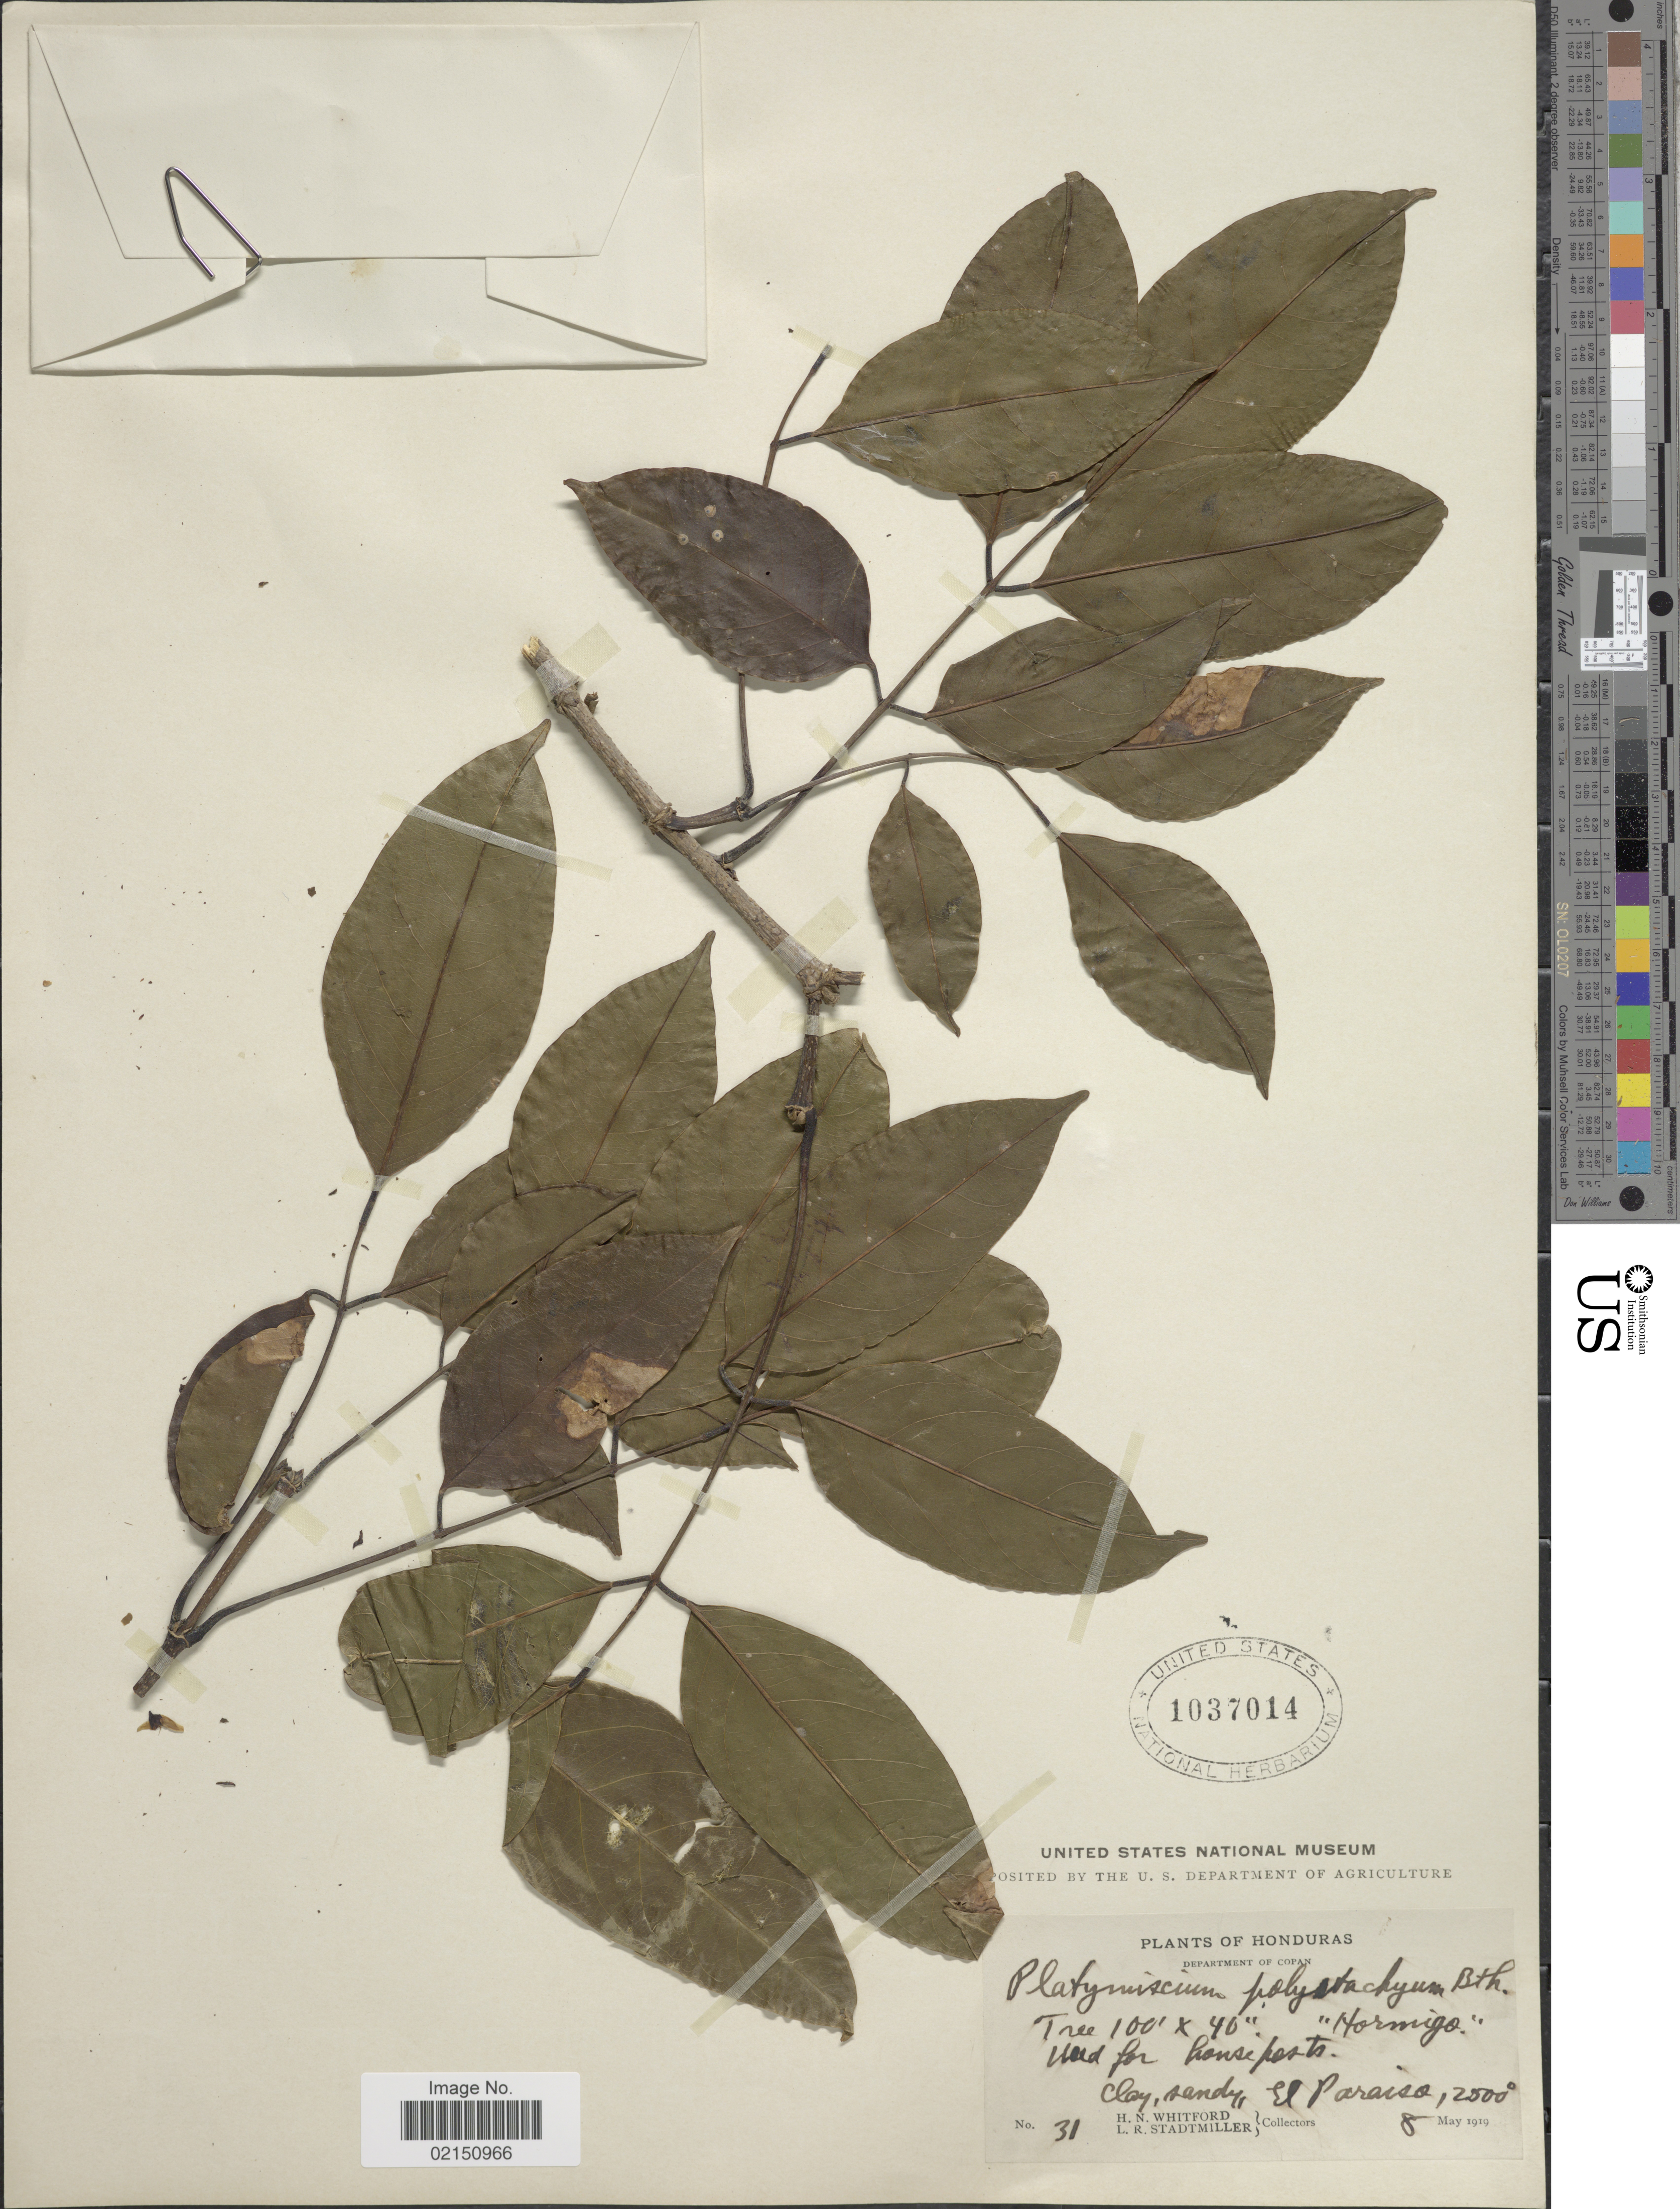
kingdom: Plantae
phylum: Tracheophyta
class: Magnoliopsida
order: Fabales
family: Fabaceae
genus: Platymiscium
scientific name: Platymiscium pinnatum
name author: (Jacq.) Dugand G.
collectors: H. N. Whitford & L. Stadtmiller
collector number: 31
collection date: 1919-05-08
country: Honduras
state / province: El Paraíso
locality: Department of Copan, Clay, sandy, El Paraiso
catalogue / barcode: US 1037014